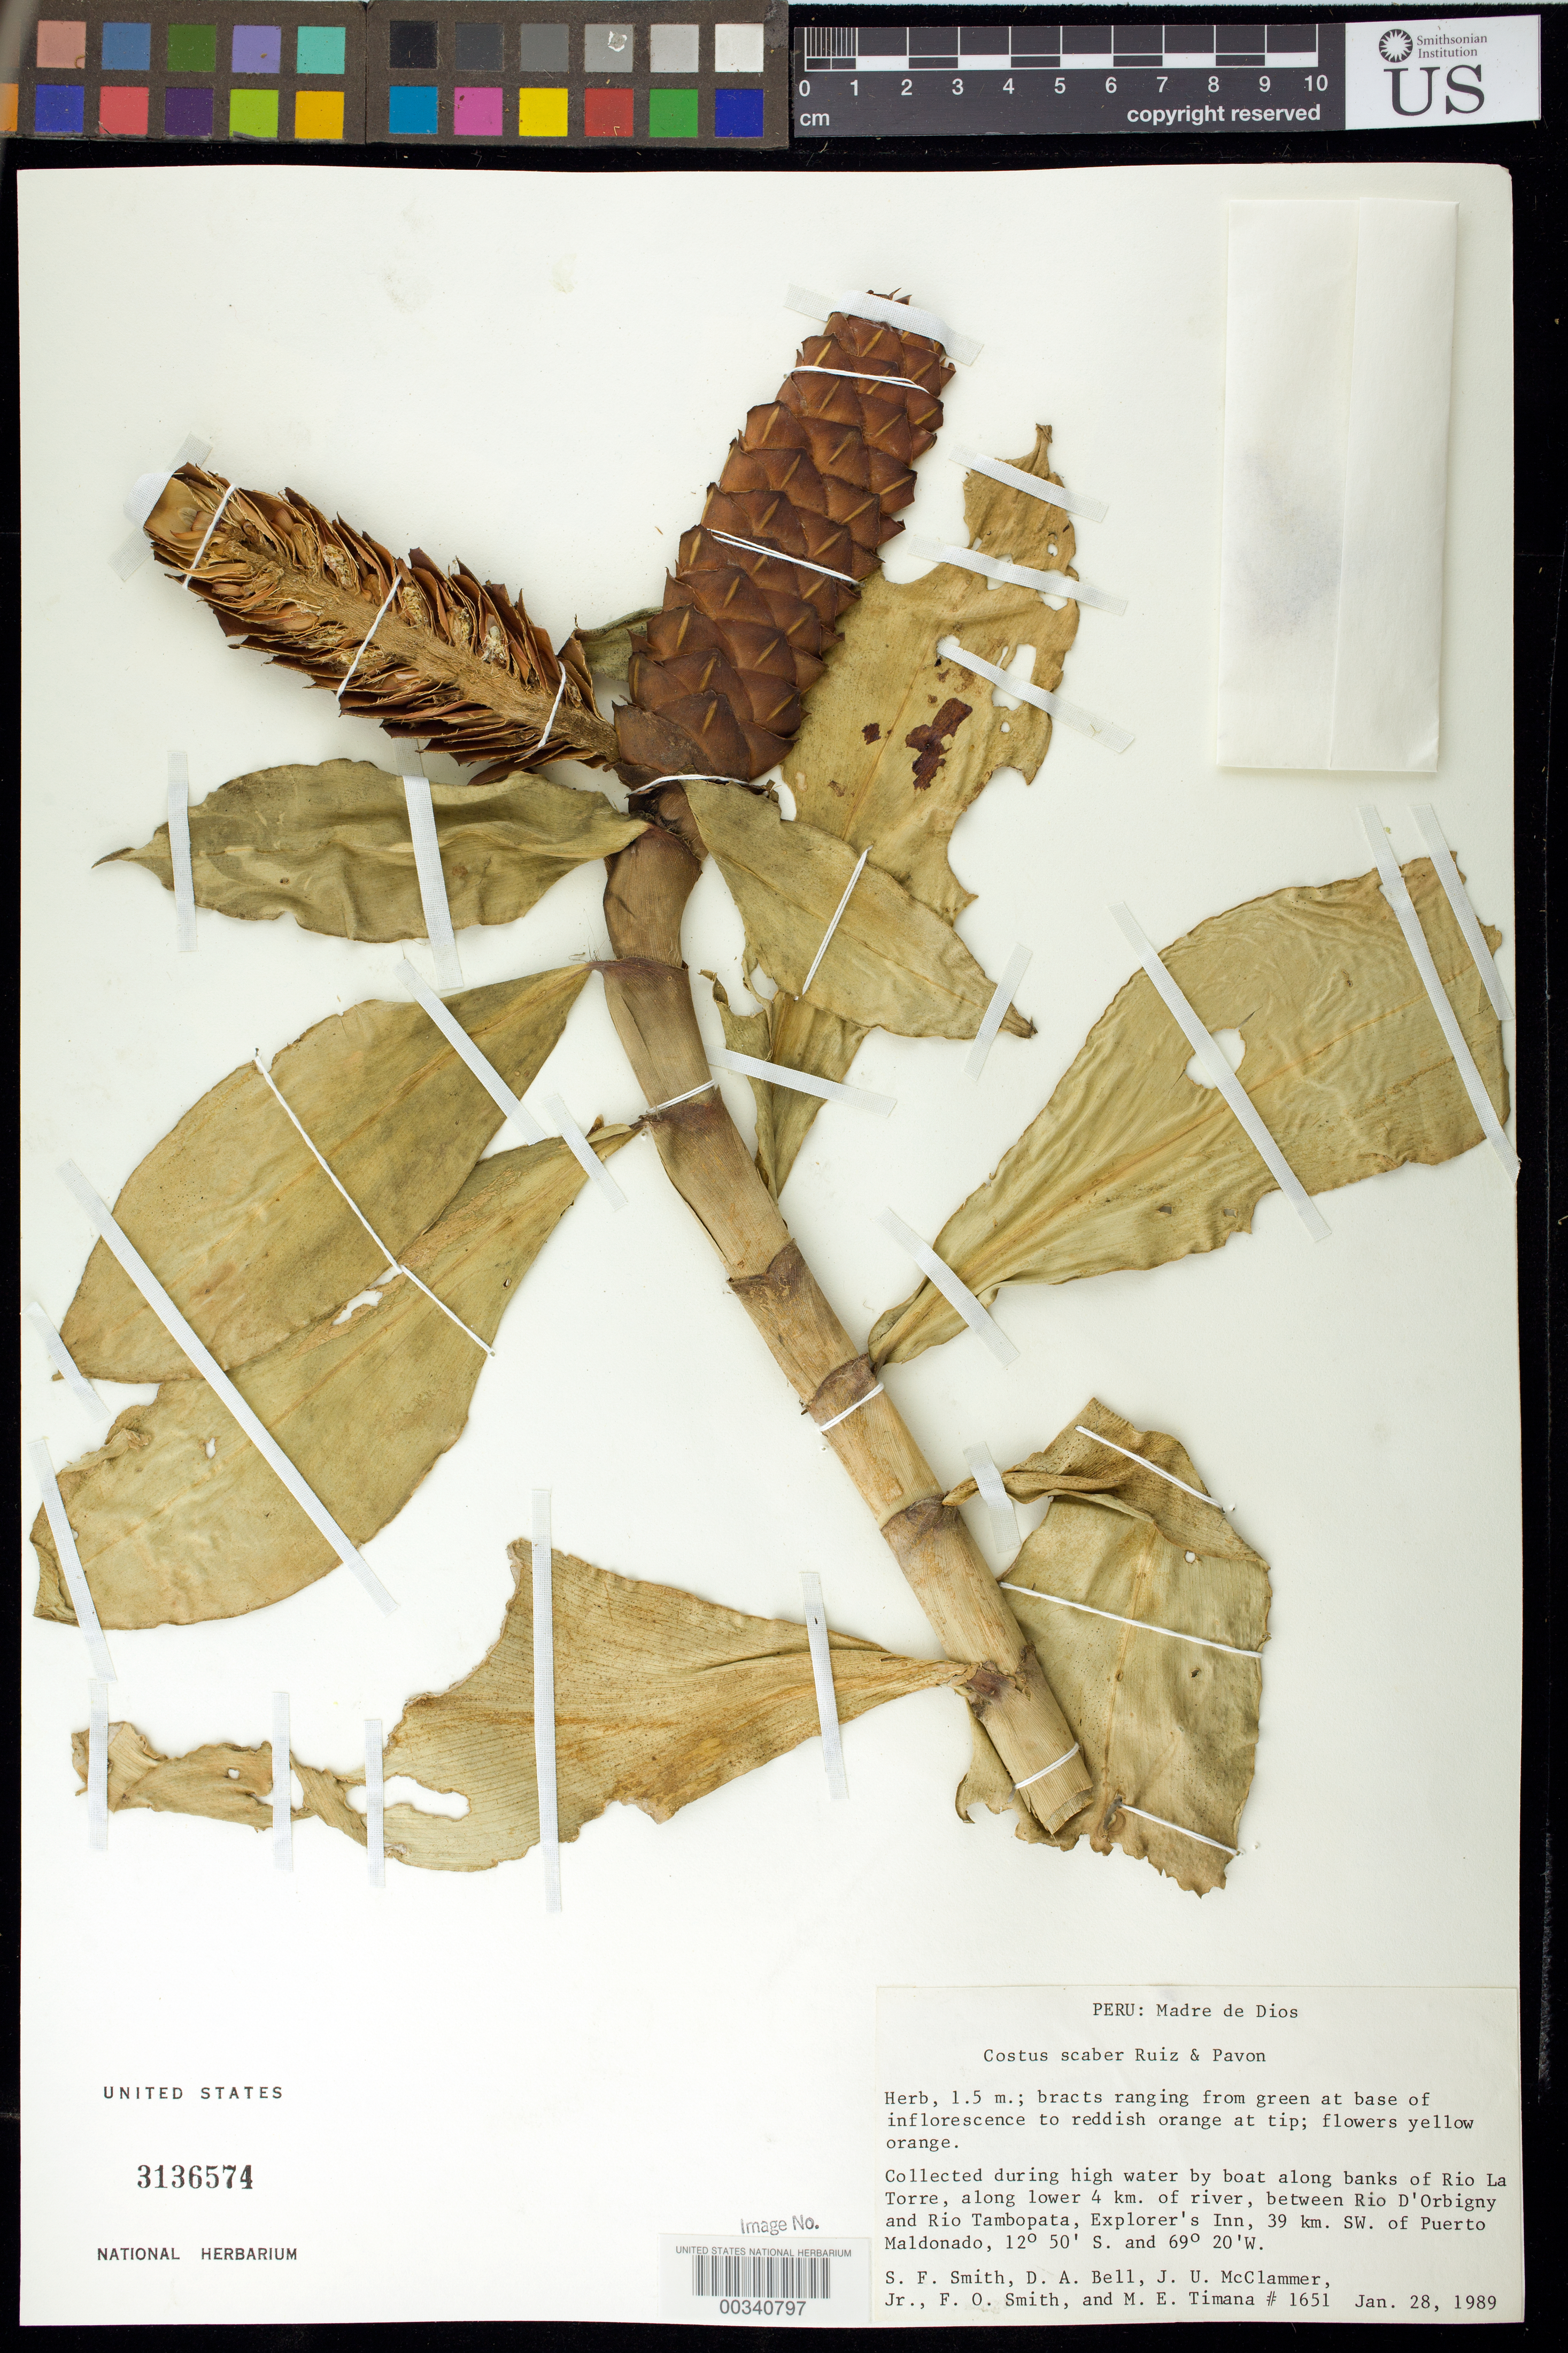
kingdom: Plantae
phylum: Tracheophyta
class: Liliopsida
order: Zingiberales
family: Costaceae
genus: Costus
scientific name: Costus scaber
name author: Ruiz & Pav.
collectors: S.F. Smith, D. A. Bell, J. Mcclammer Jr. & F. Smith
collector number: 1651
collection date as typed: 28 Jan 1989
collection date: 1989-01-28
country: Peru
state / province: Madre de Dios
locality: Along banks of rio la torre, along lower 4 km of river, between rio d'orbigny and rio tambopata, explorer's inn, ...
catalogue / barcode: US 3136574